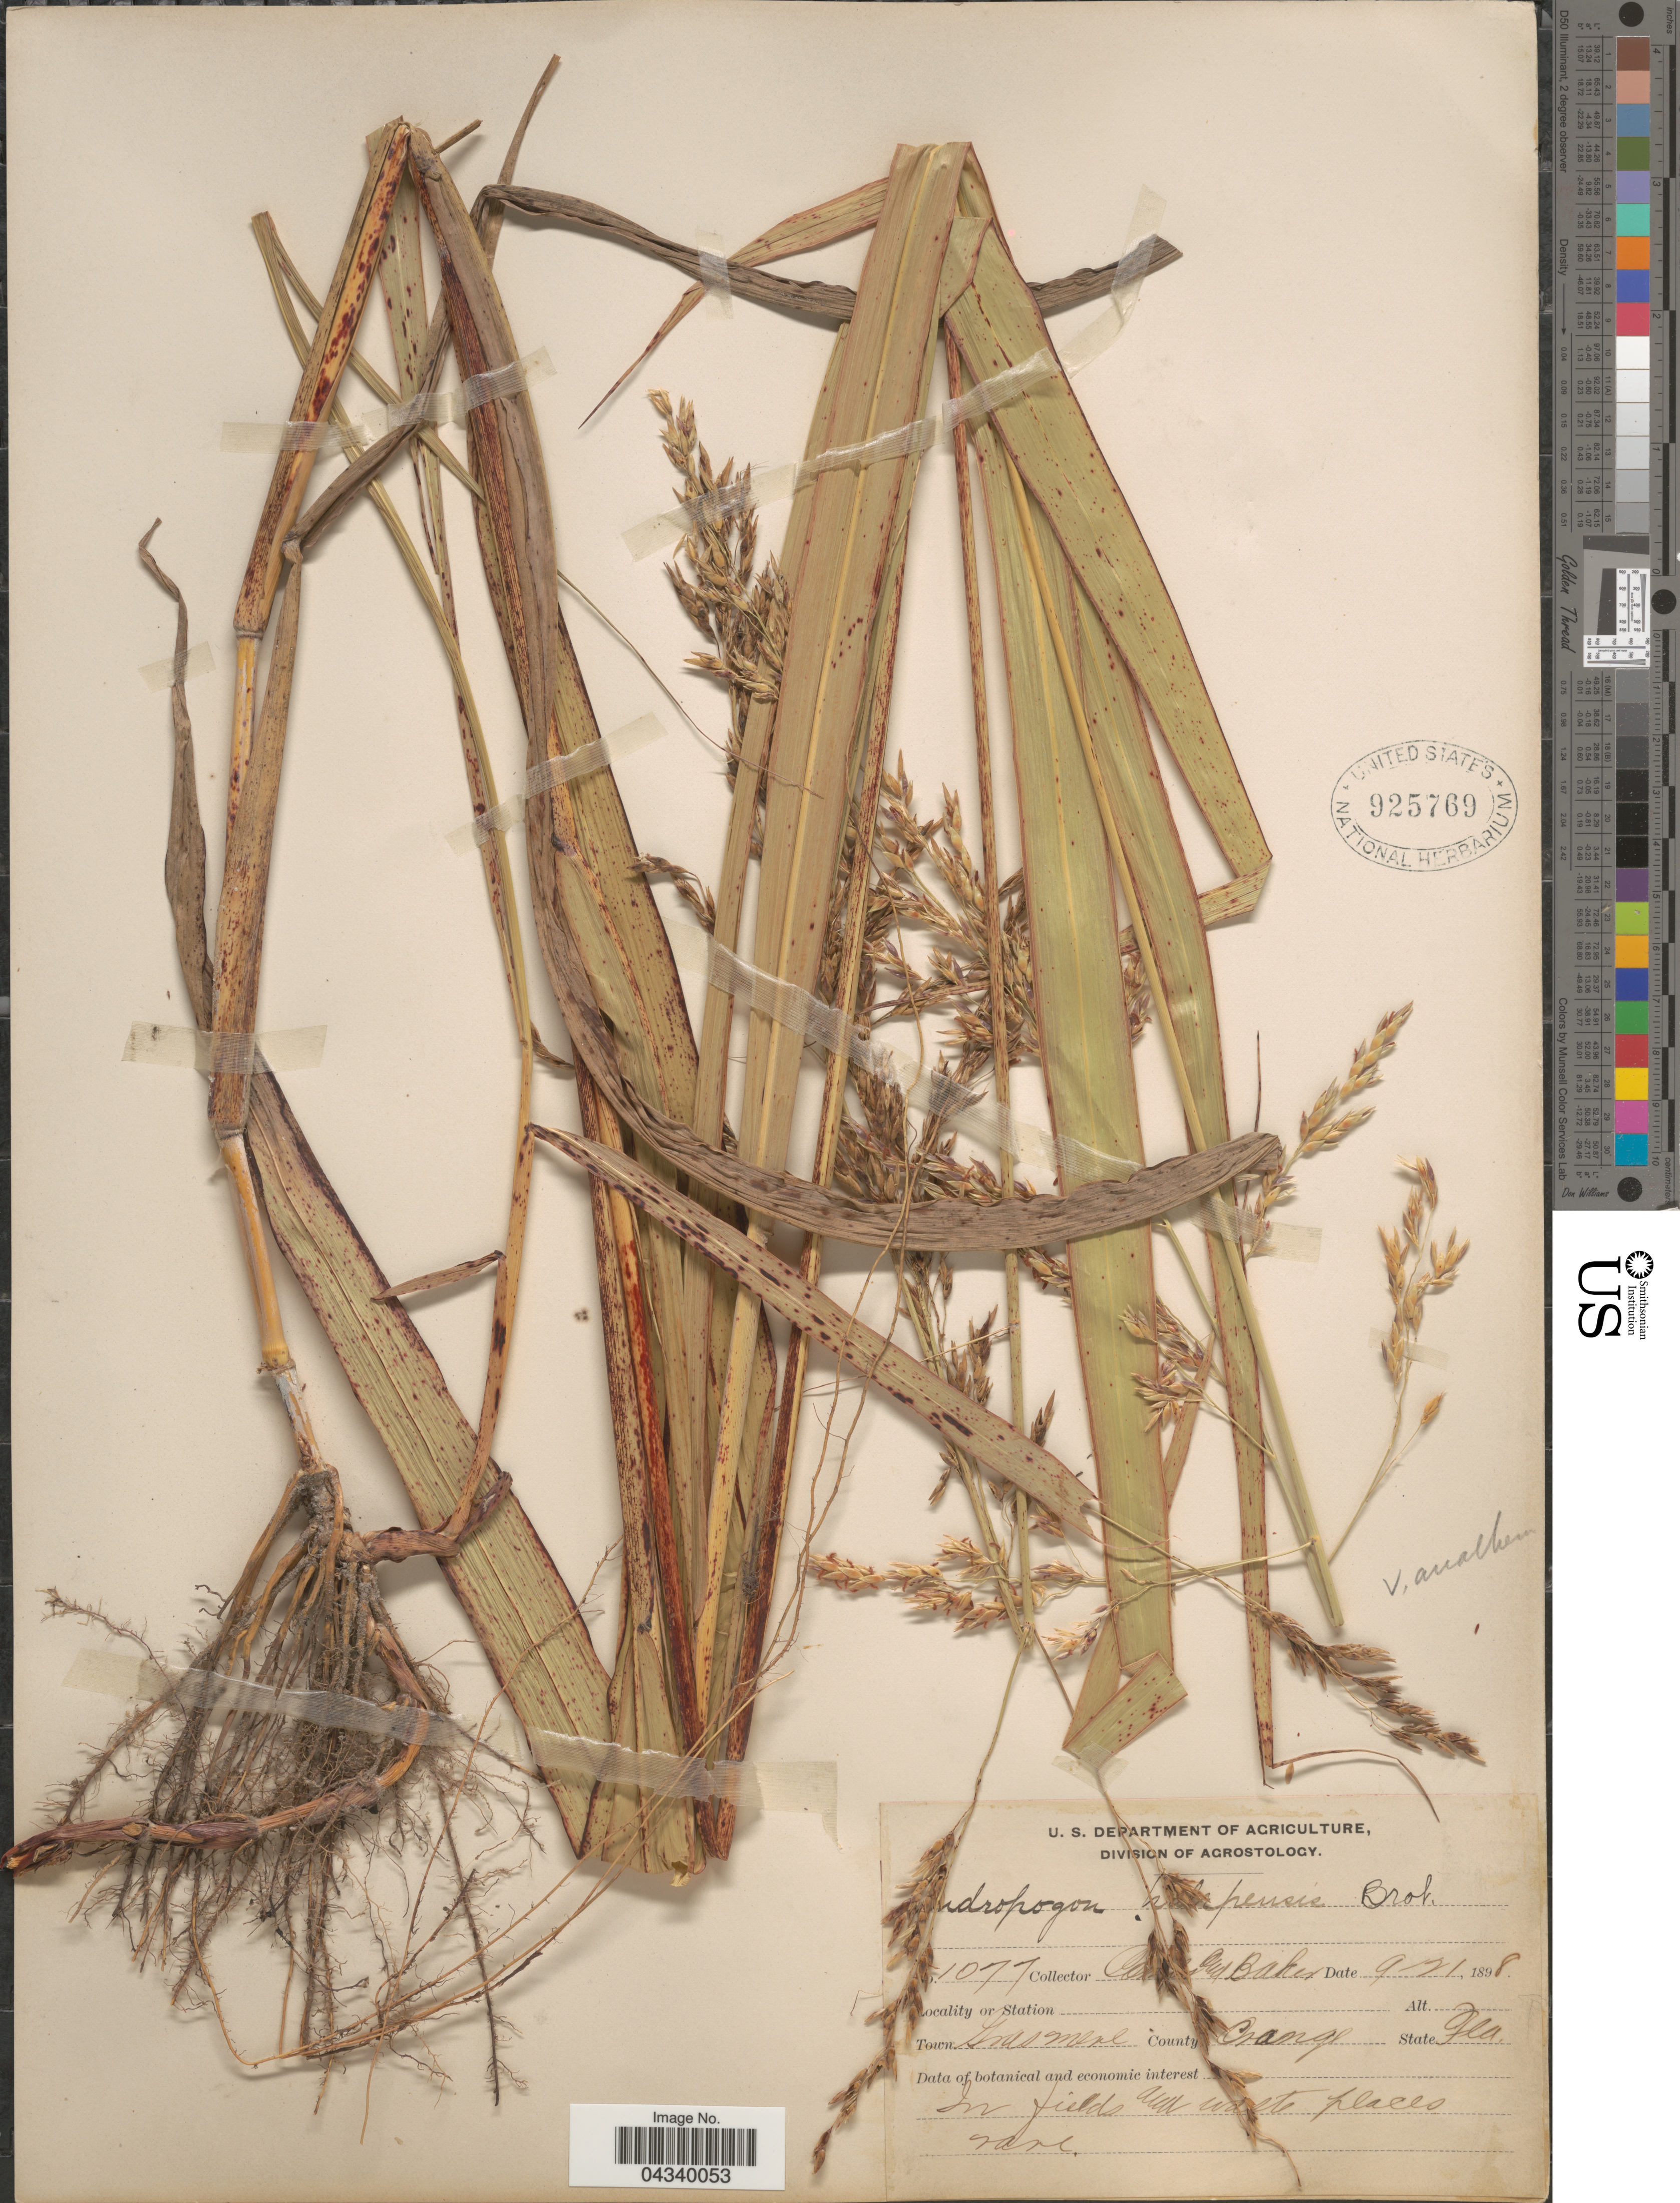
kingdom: Plantae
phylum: Tracheophyta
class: Liliopsida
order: Poales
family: Poaceae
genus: Sorghum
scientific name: Sorghum halepense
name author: (L.) Pers.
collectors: Collector illegible & -- Baker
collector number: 1077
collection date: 1898-09-21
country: United States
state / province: Florida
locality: Town Grasmere. County Orange.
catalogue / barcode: US 925769